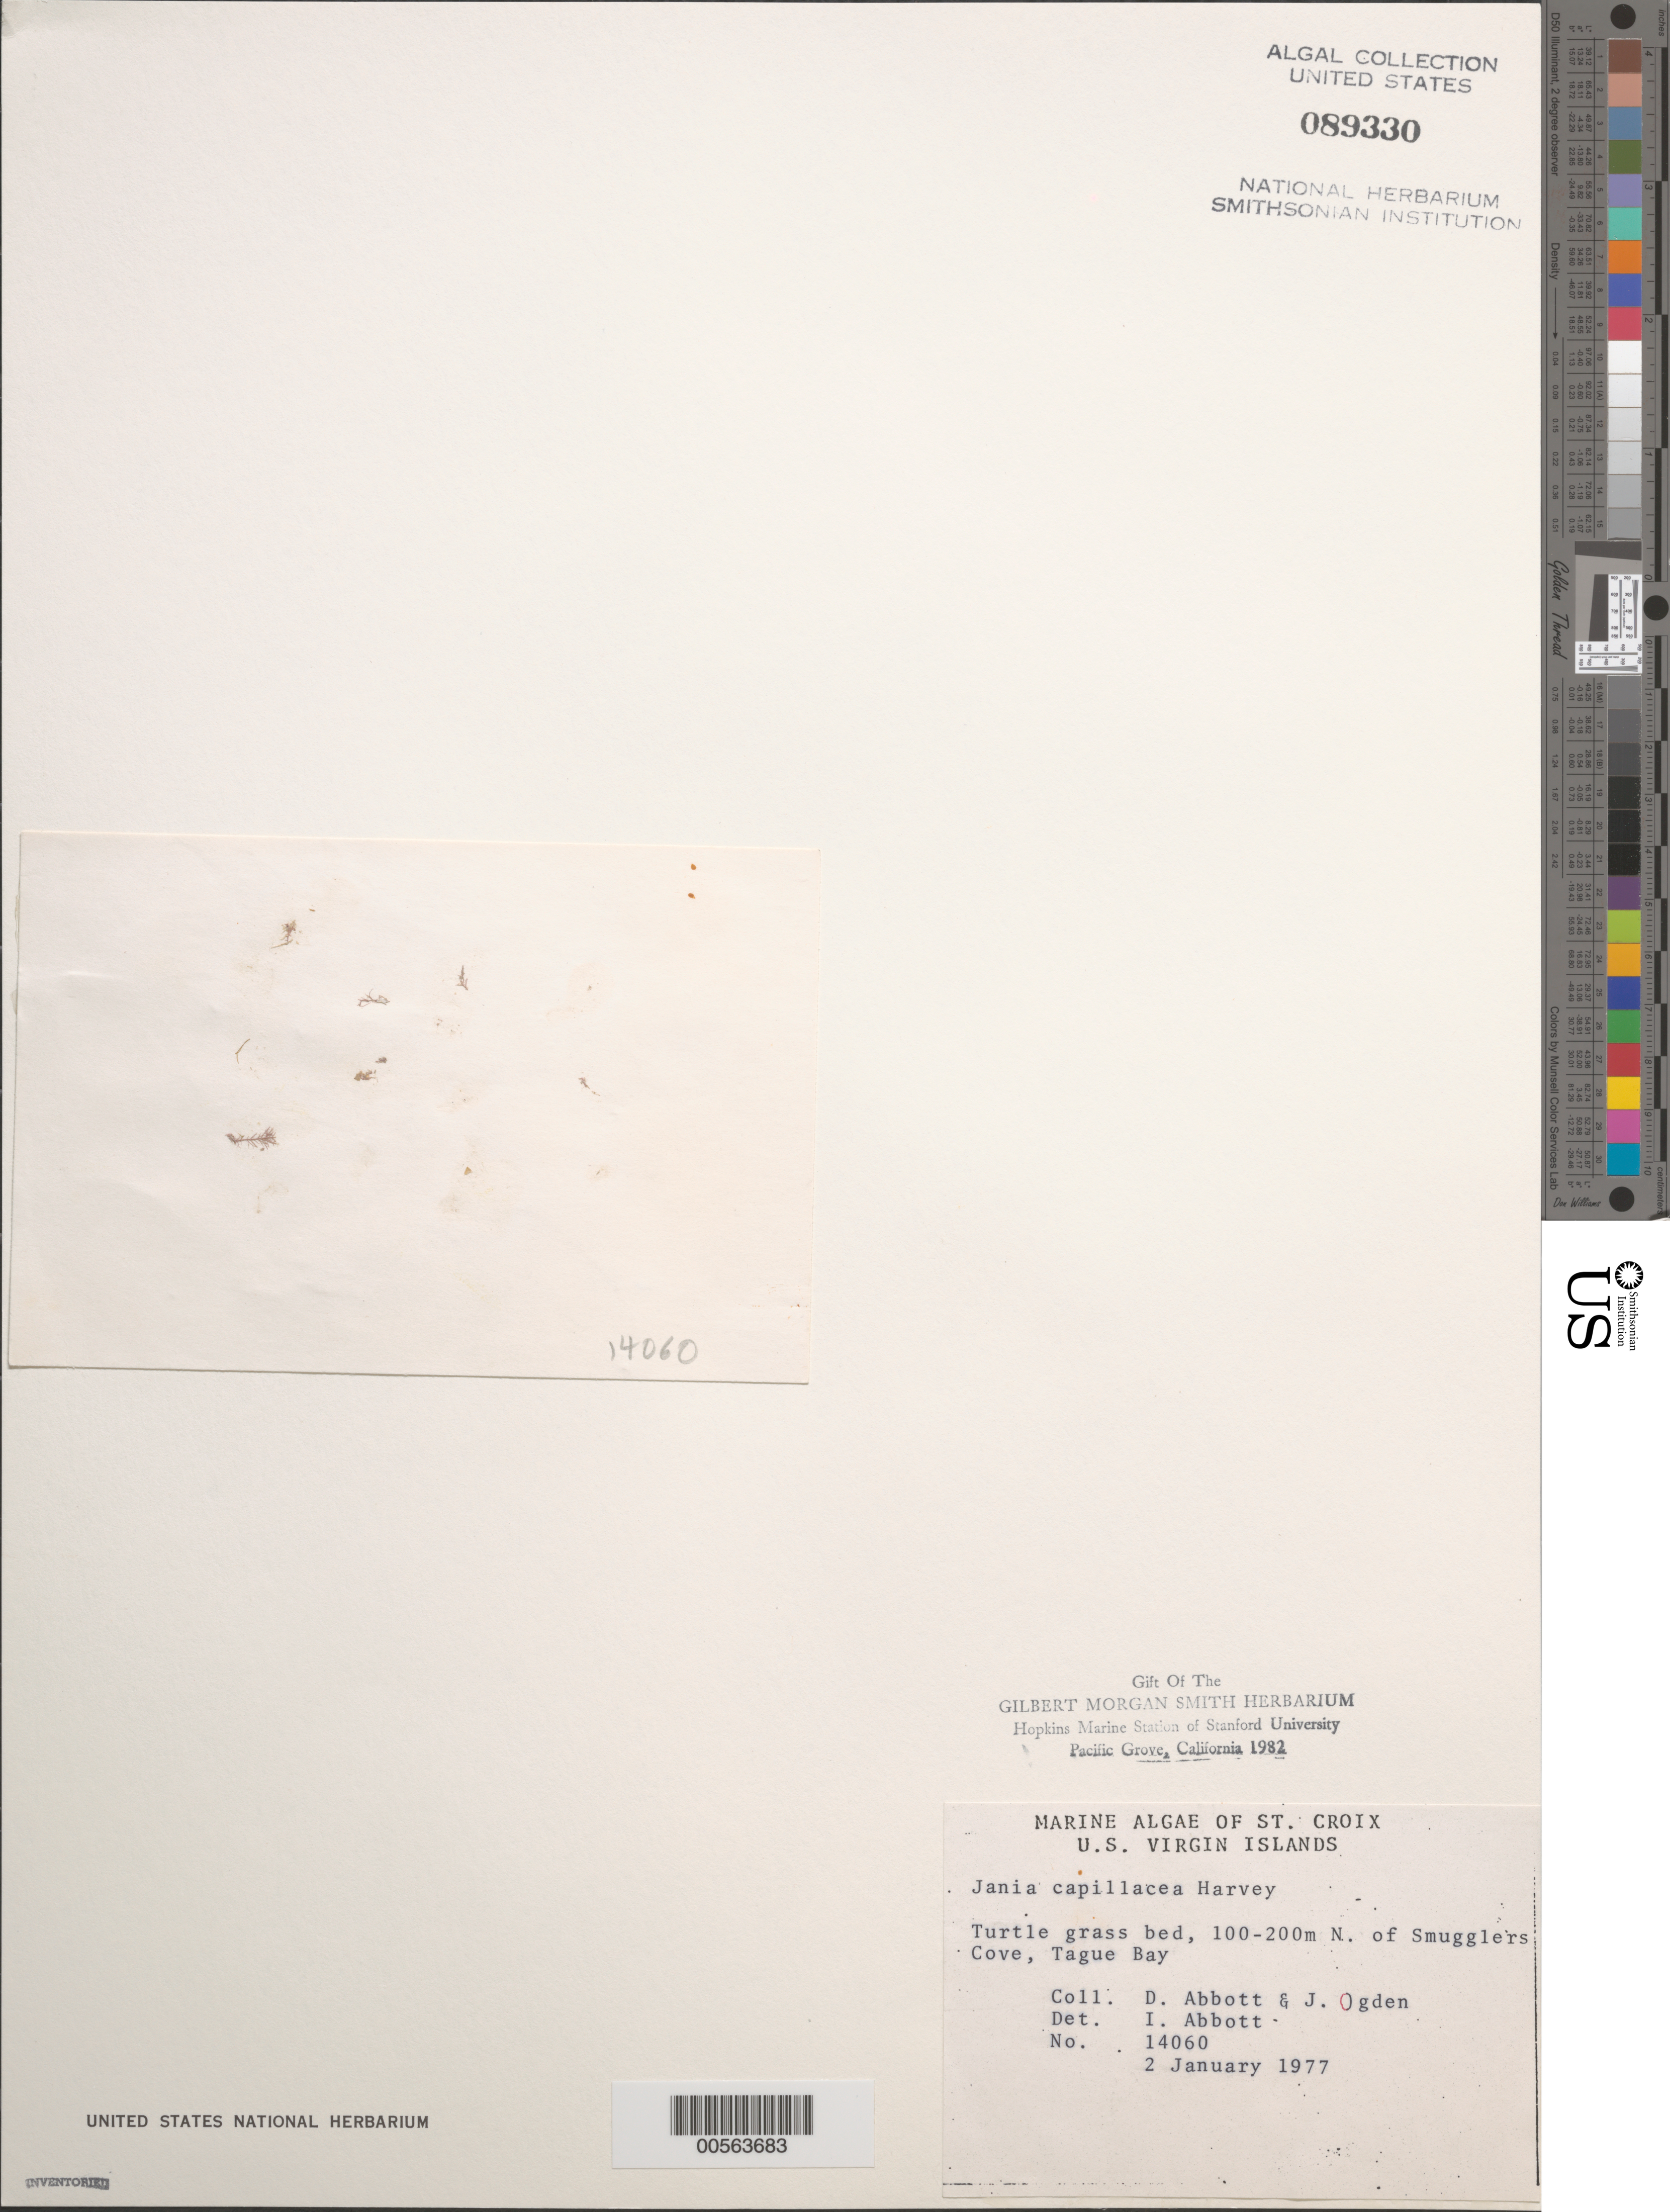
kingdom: Plantae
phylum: Rhodophyta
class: Florideophyceae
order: Corallinales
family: Corallinaceae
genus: Jania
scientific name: Jania capillacea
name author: Harv.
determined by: Abbott, Isabella A.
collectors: D. P. Abbott & J. Ogden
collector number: IAA 14060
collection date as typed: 02 Jan 1977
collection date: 1977-01-02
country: U.S. Virgin Islands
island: St. Croix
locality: Tague Bay, north of Smuggler's Cove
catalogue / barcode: US 89330